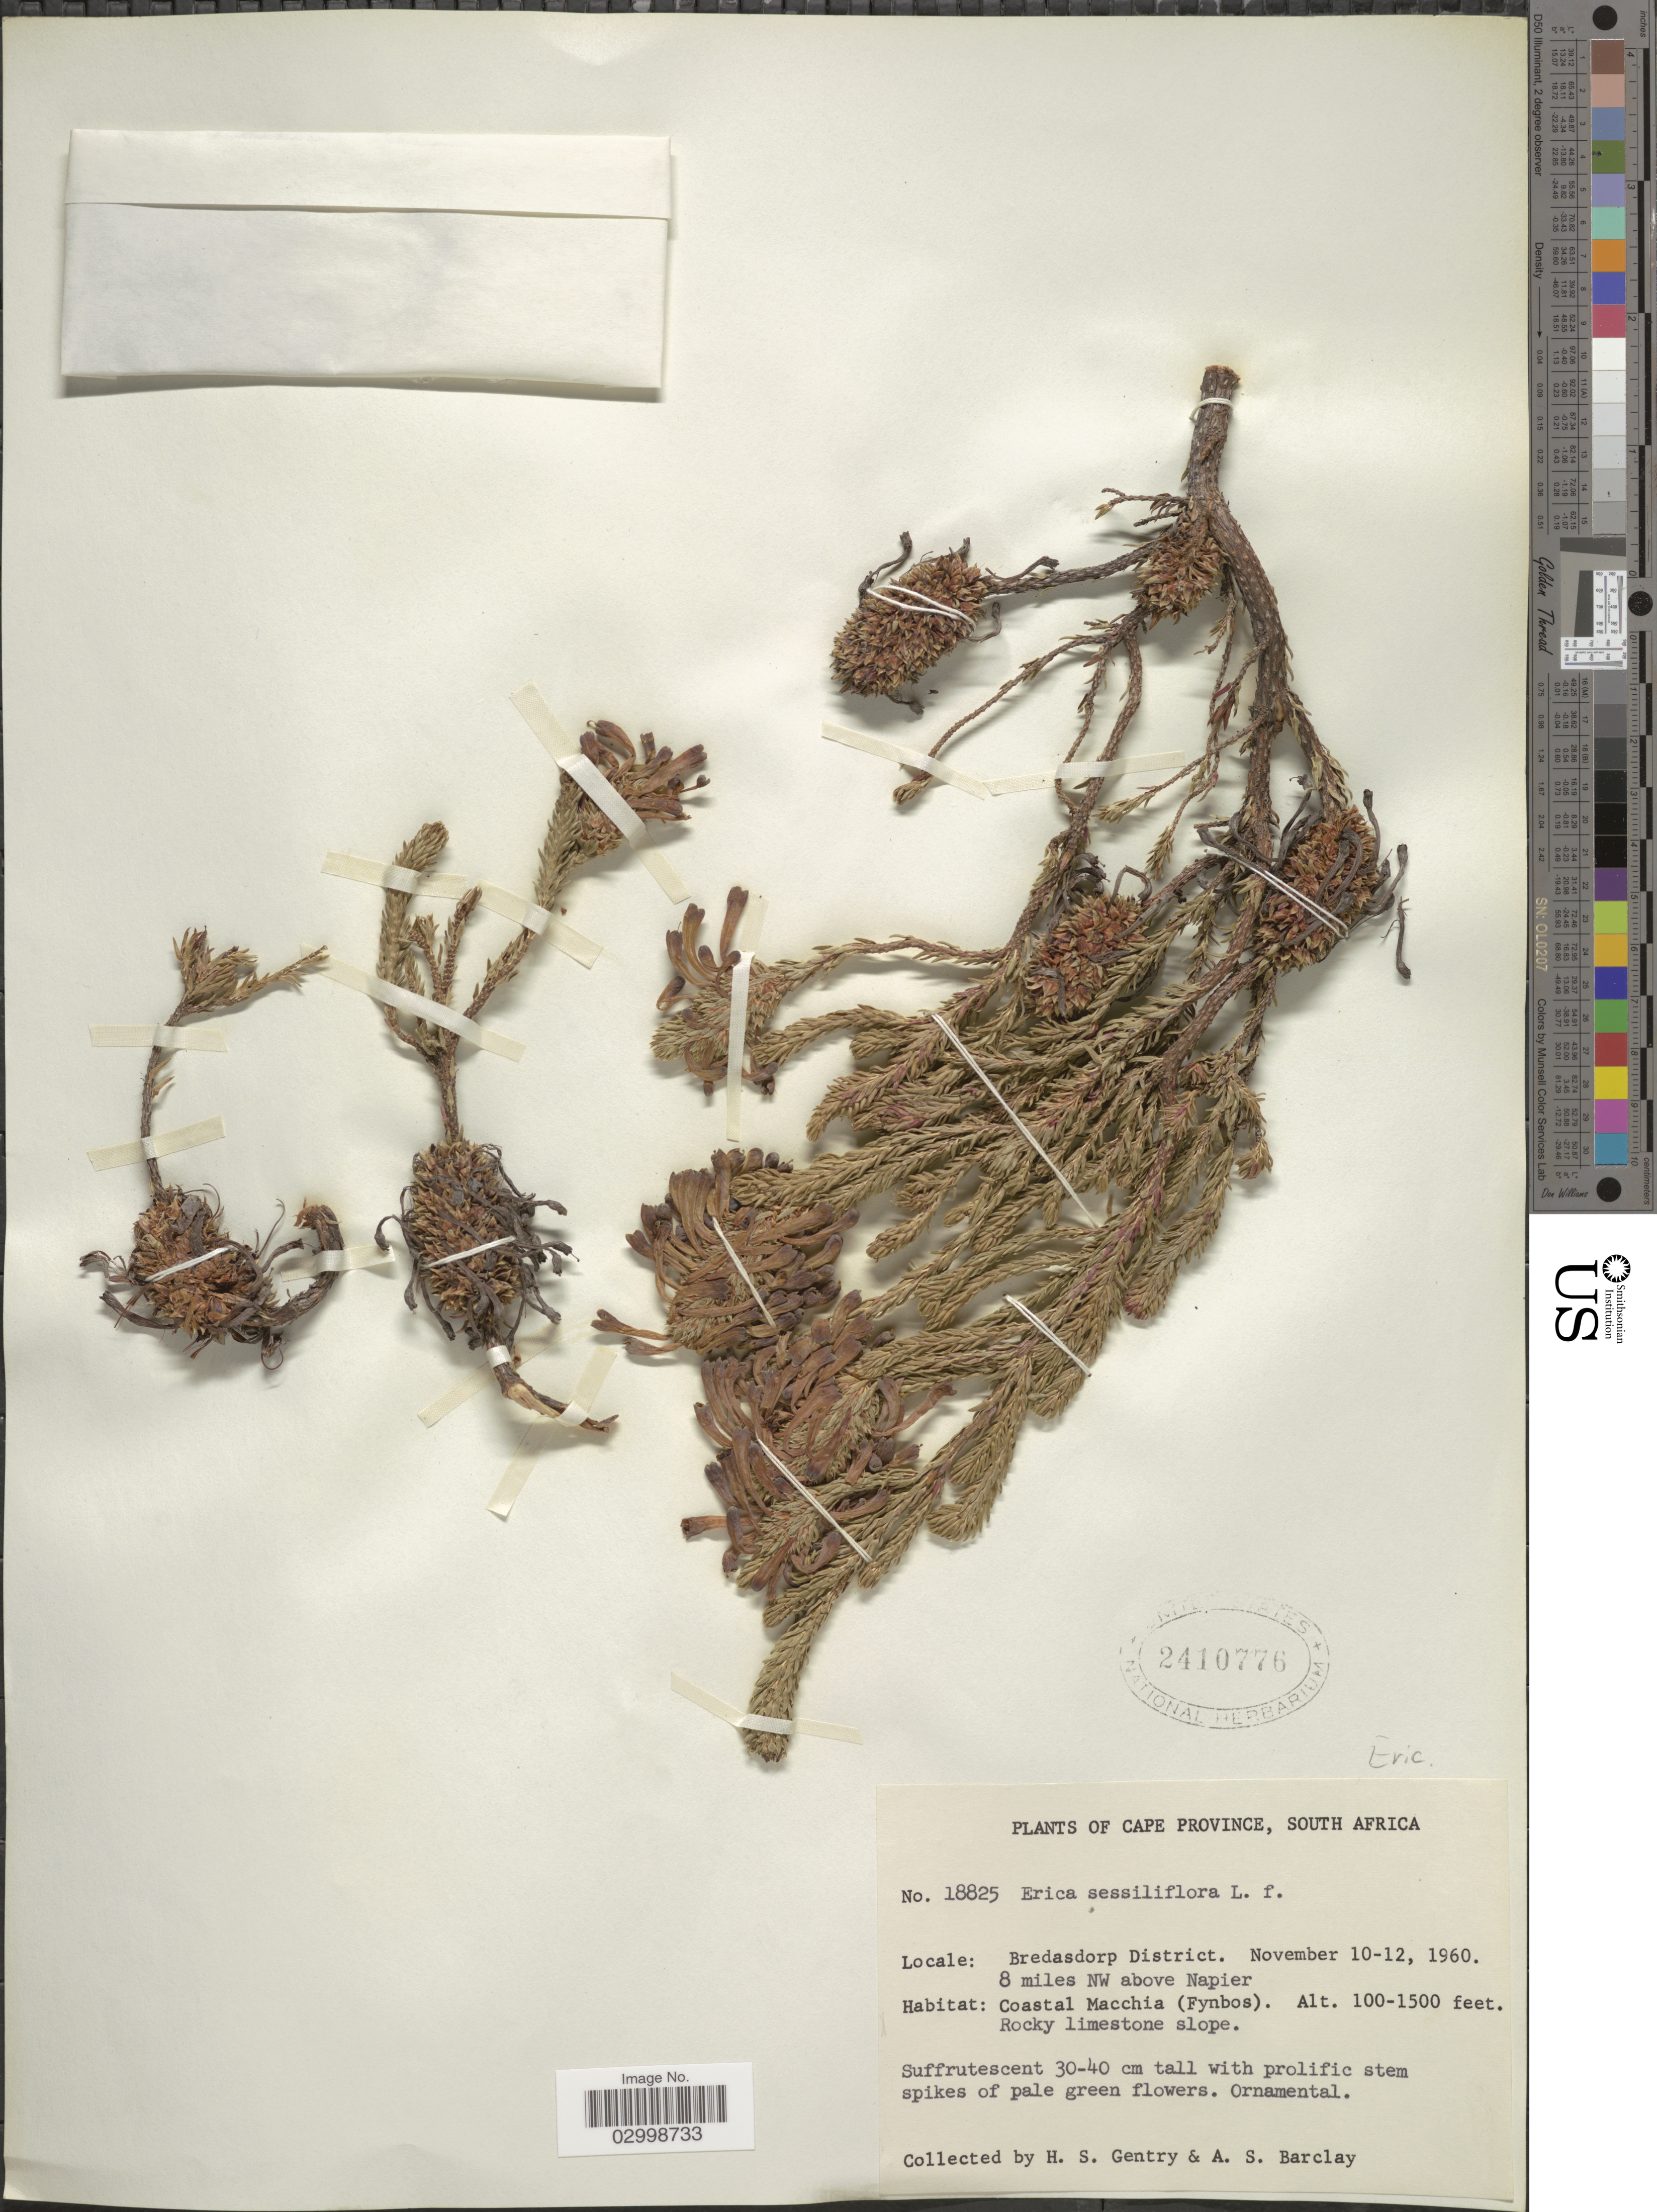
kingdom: Plantae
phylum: Tracheophyta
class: Magnoliopsida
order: Ericales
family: Ericaceae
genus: Erica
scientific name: Erica sessiliflora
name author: L. f.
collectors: H. S. Gentry & A. S. Barclay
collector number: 18825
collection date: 1960-11-10/1960-11-12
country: South Africa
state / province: Western Cape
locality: Bredasdorp District. 8 miles NW above Napier.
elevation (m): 30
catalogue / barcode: US 2410776